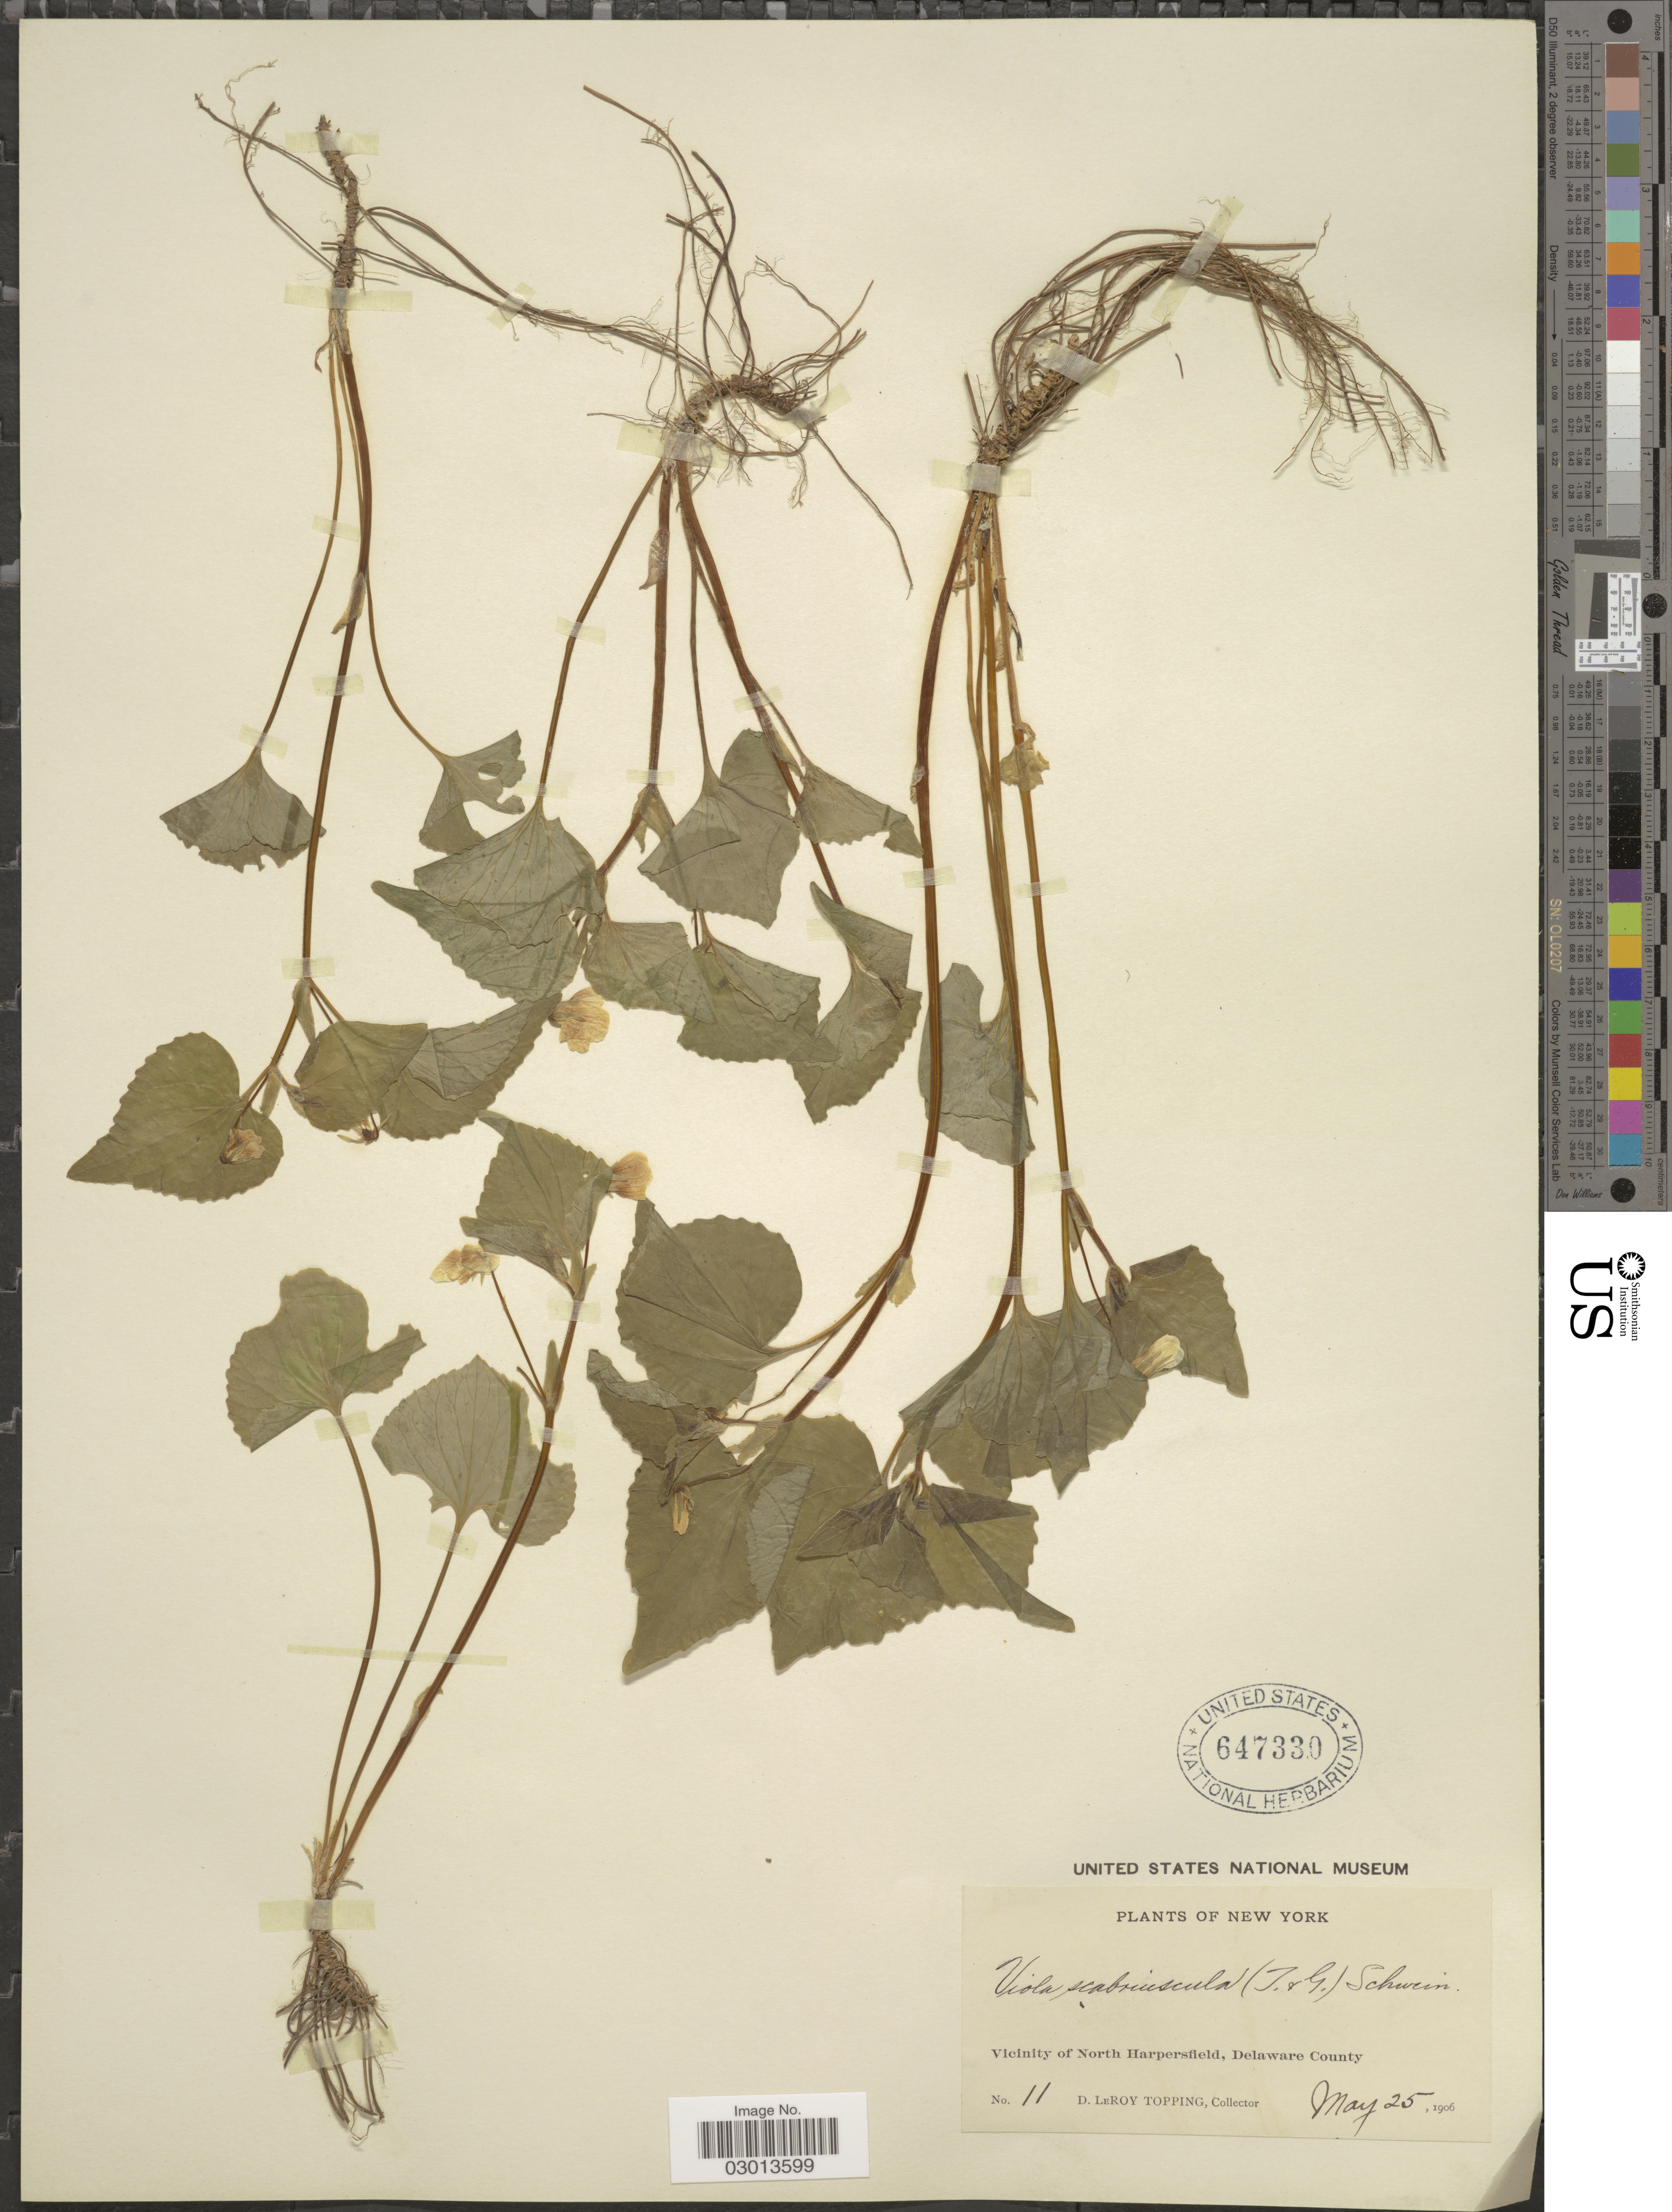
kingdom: Plantae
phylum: Tracheophyta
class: Magnoliopsida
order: Malpighiales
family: Violaceae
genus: Viola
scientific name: Viola pensylvanica var. leiocarpa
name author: (Fernald & Wiegand) Fernald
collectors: D. L. Topping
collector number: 11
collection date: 1906-05-25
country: United States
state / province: New York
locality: Vicinity of North Harpersfield, Delaware County.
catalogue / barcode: US 647330